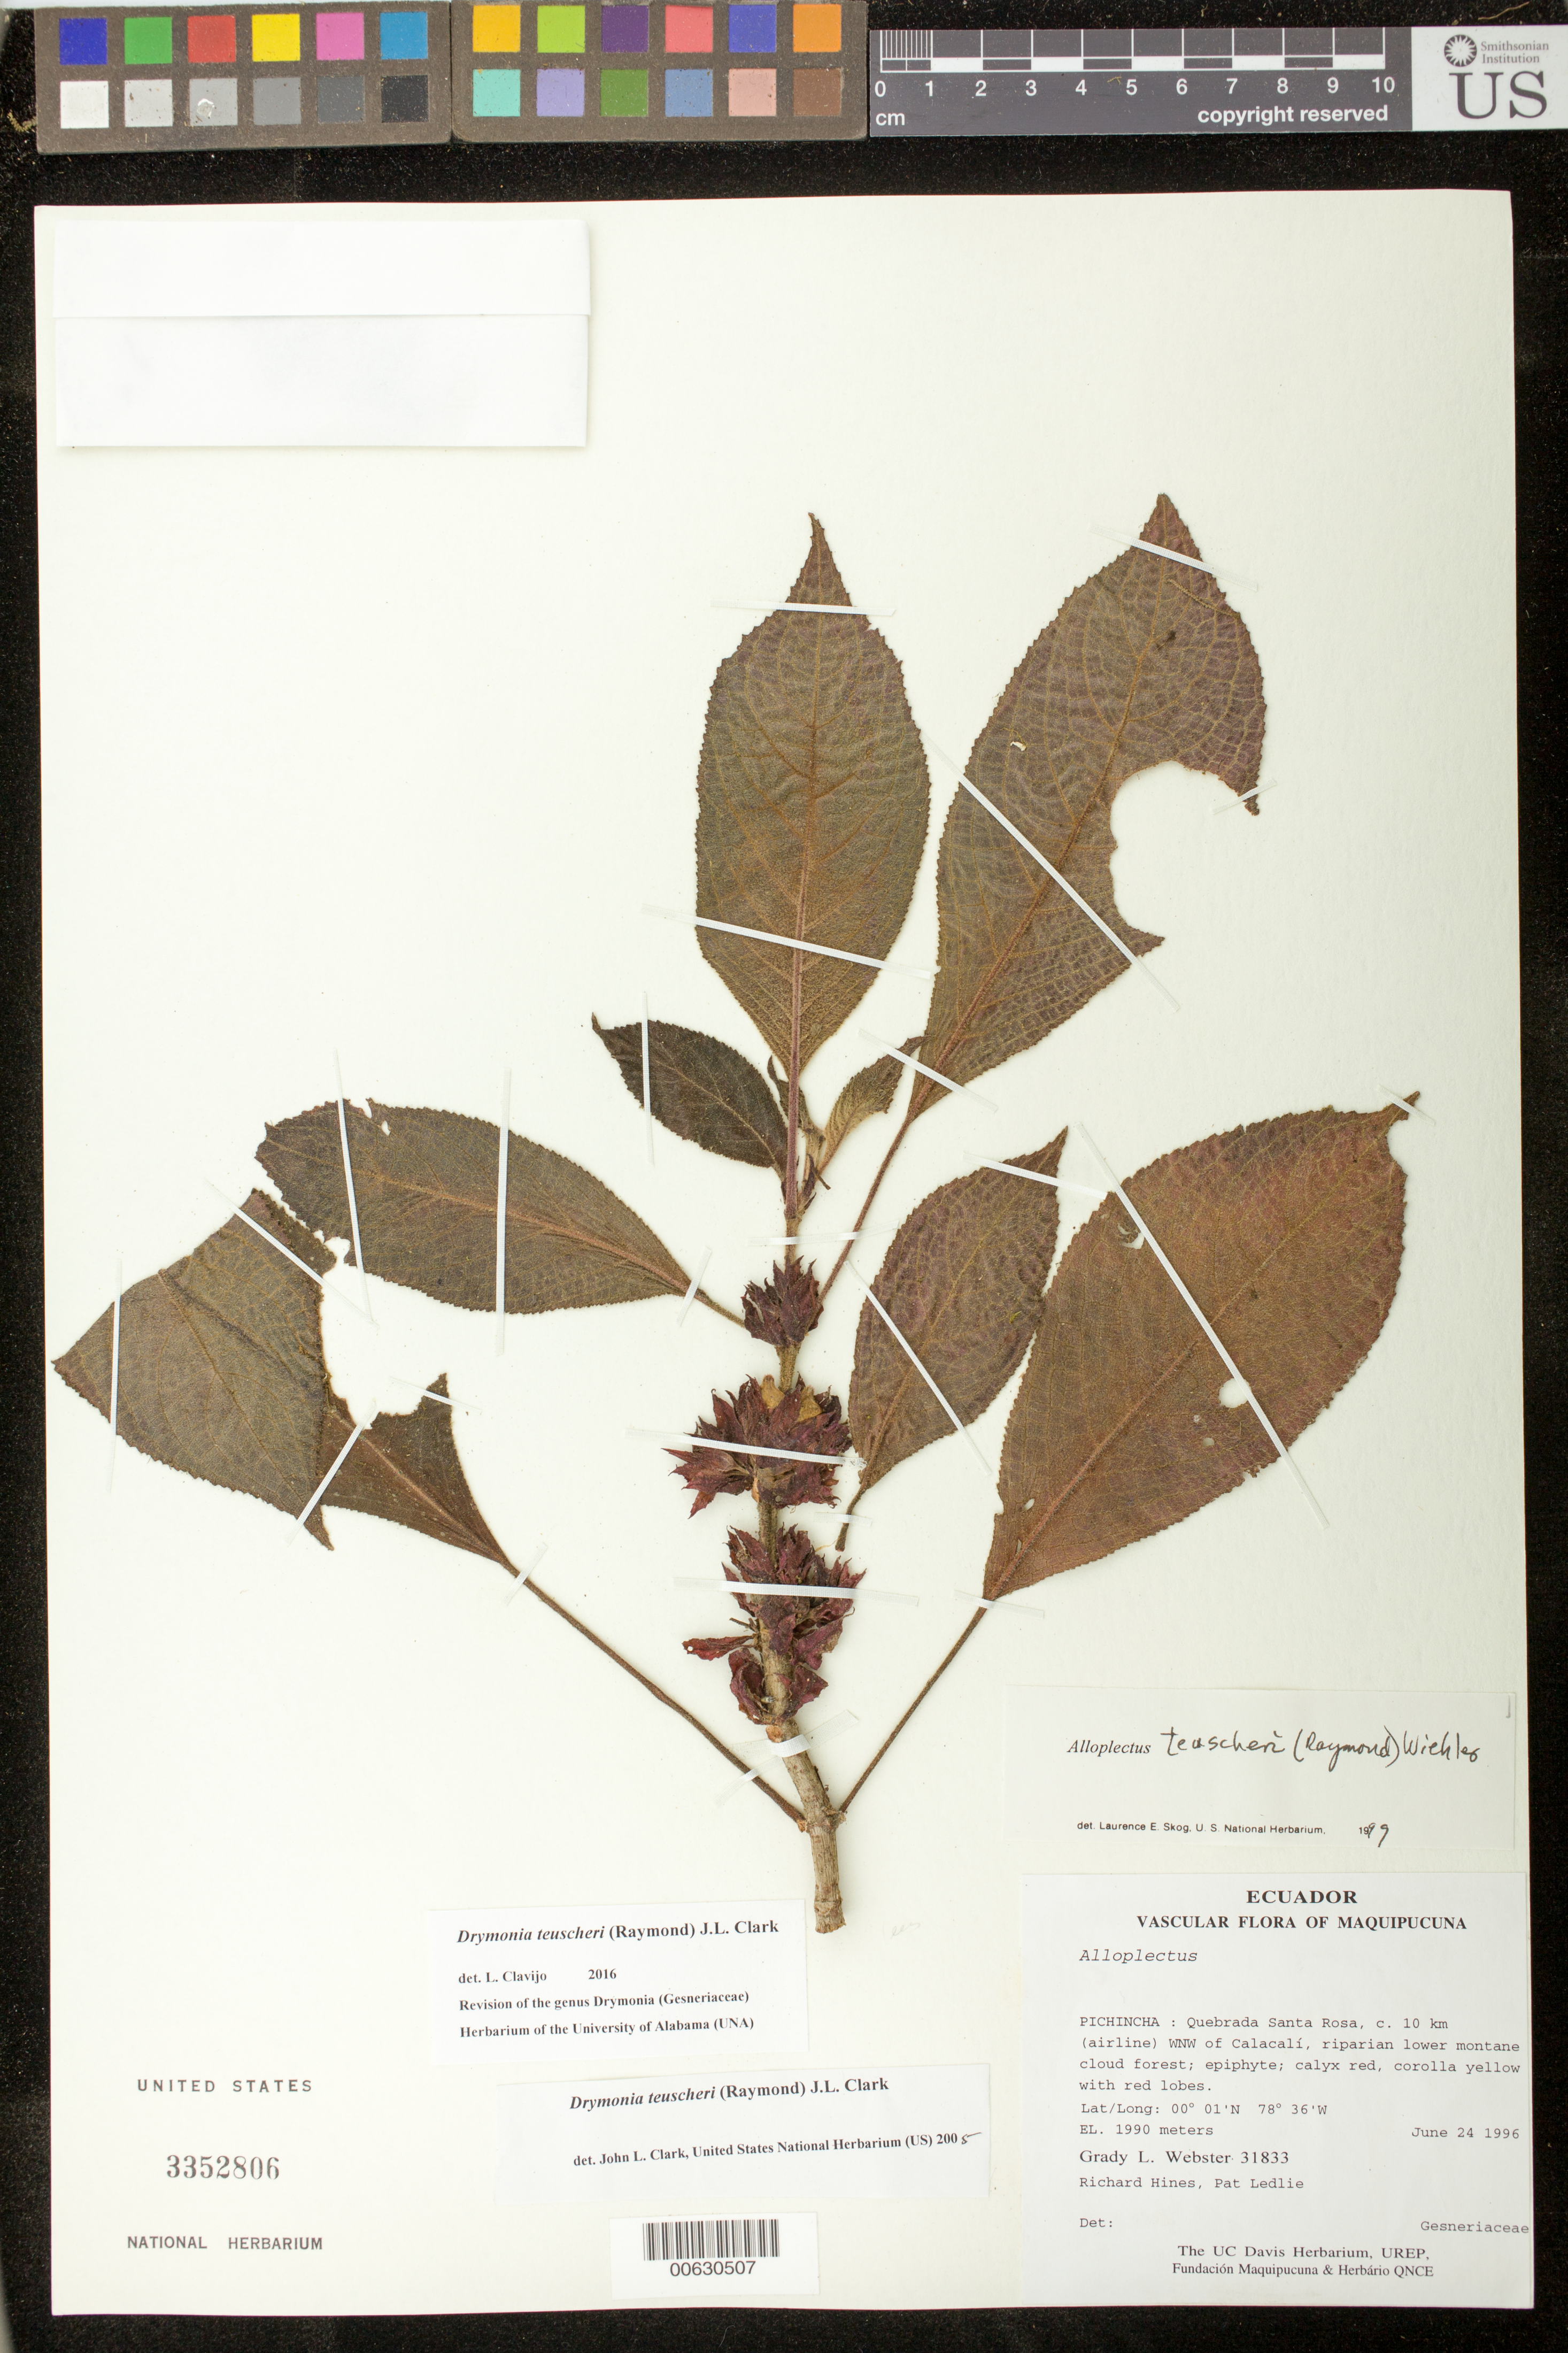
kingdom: Plantae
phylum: Tracheophyta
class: Magnoliopsida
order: Lamiales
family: Gesneriaceae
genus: Drymonia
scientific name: Drymonia teuscheri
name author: (Raymond) J.L. Clark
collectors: G. L. Webster, R. Hines & P. Ledlie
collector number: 31833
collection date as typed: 24 Jun 1996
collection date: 1996-06-24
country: Ecuador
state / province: Pichincha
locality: Quebrada Santa Rosa, c. 10 km (airline) WNW of Calacalí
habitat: Riparian lower montane cloud forest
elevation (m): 1990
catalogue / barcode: US 3352806